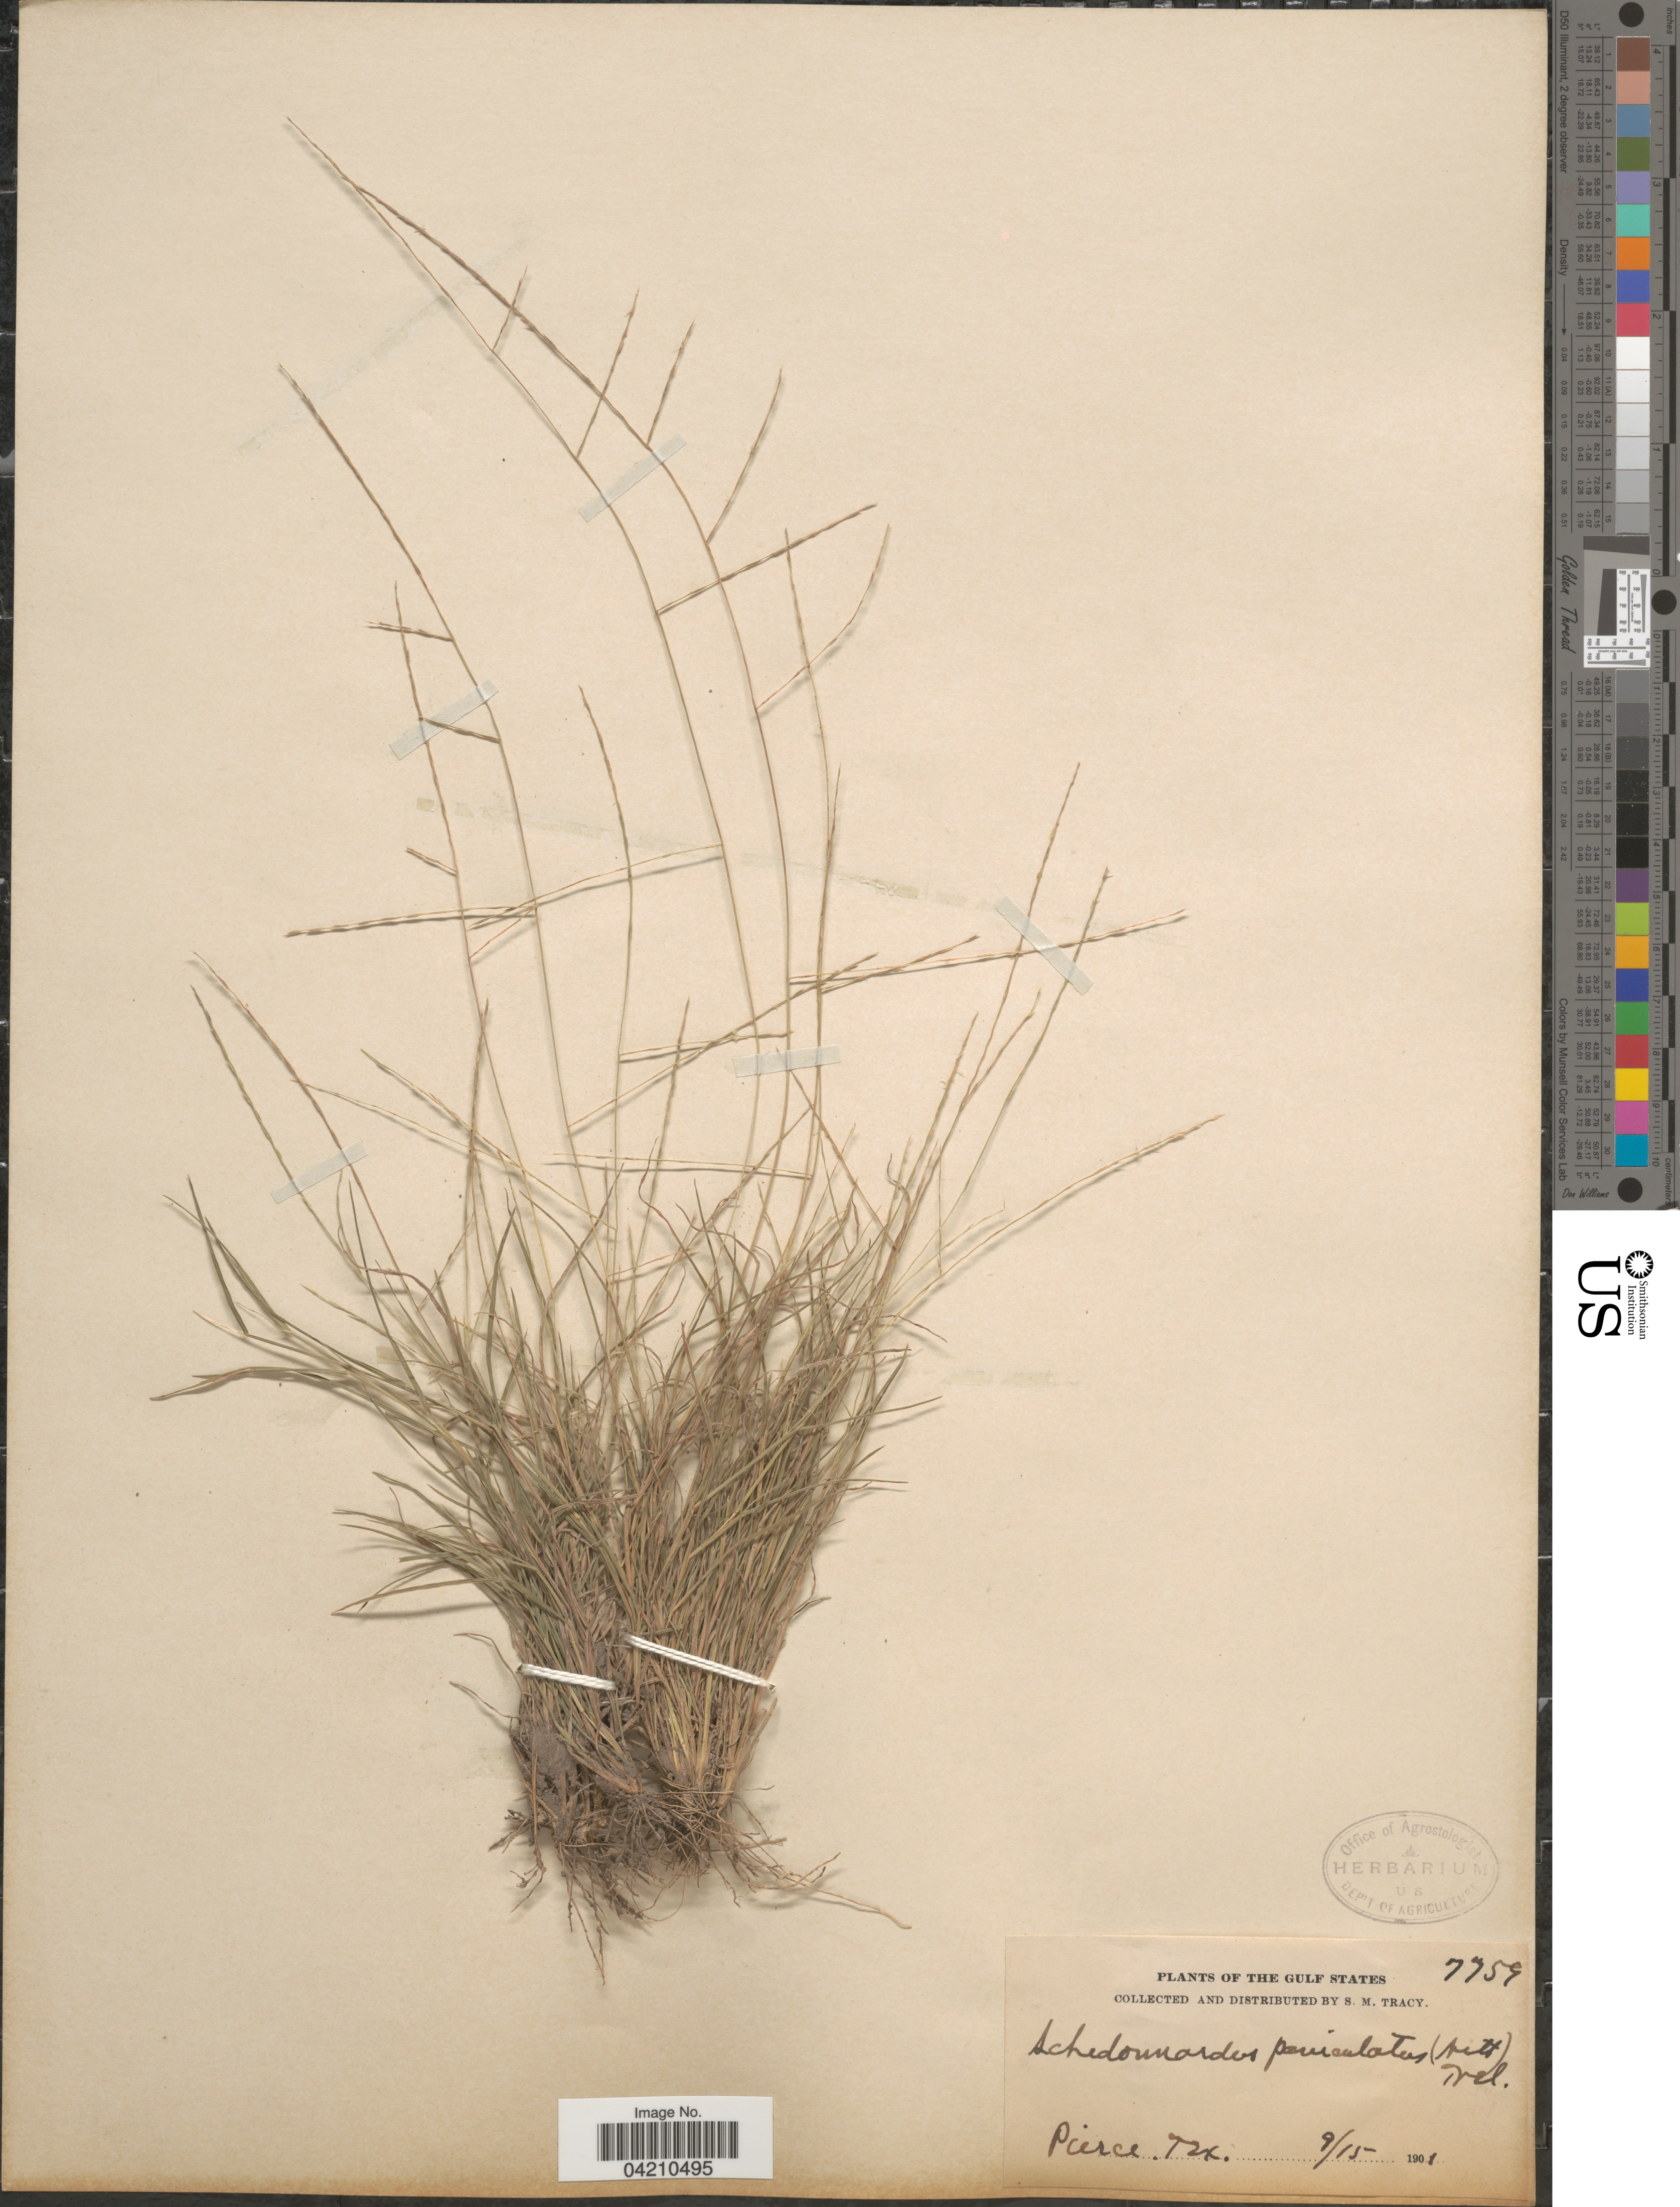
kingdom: Plantae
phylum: Tracheophyta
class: Liliopsida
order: Poales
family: Poaceae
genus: Muhlenbergia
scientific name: Muhlenbergia paniculata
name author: (Nutt.) Columbus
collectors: S. M. Tracy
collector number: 7759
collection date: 1901-09-15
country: United States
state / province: Texas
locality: The Gulf States. Pierce.